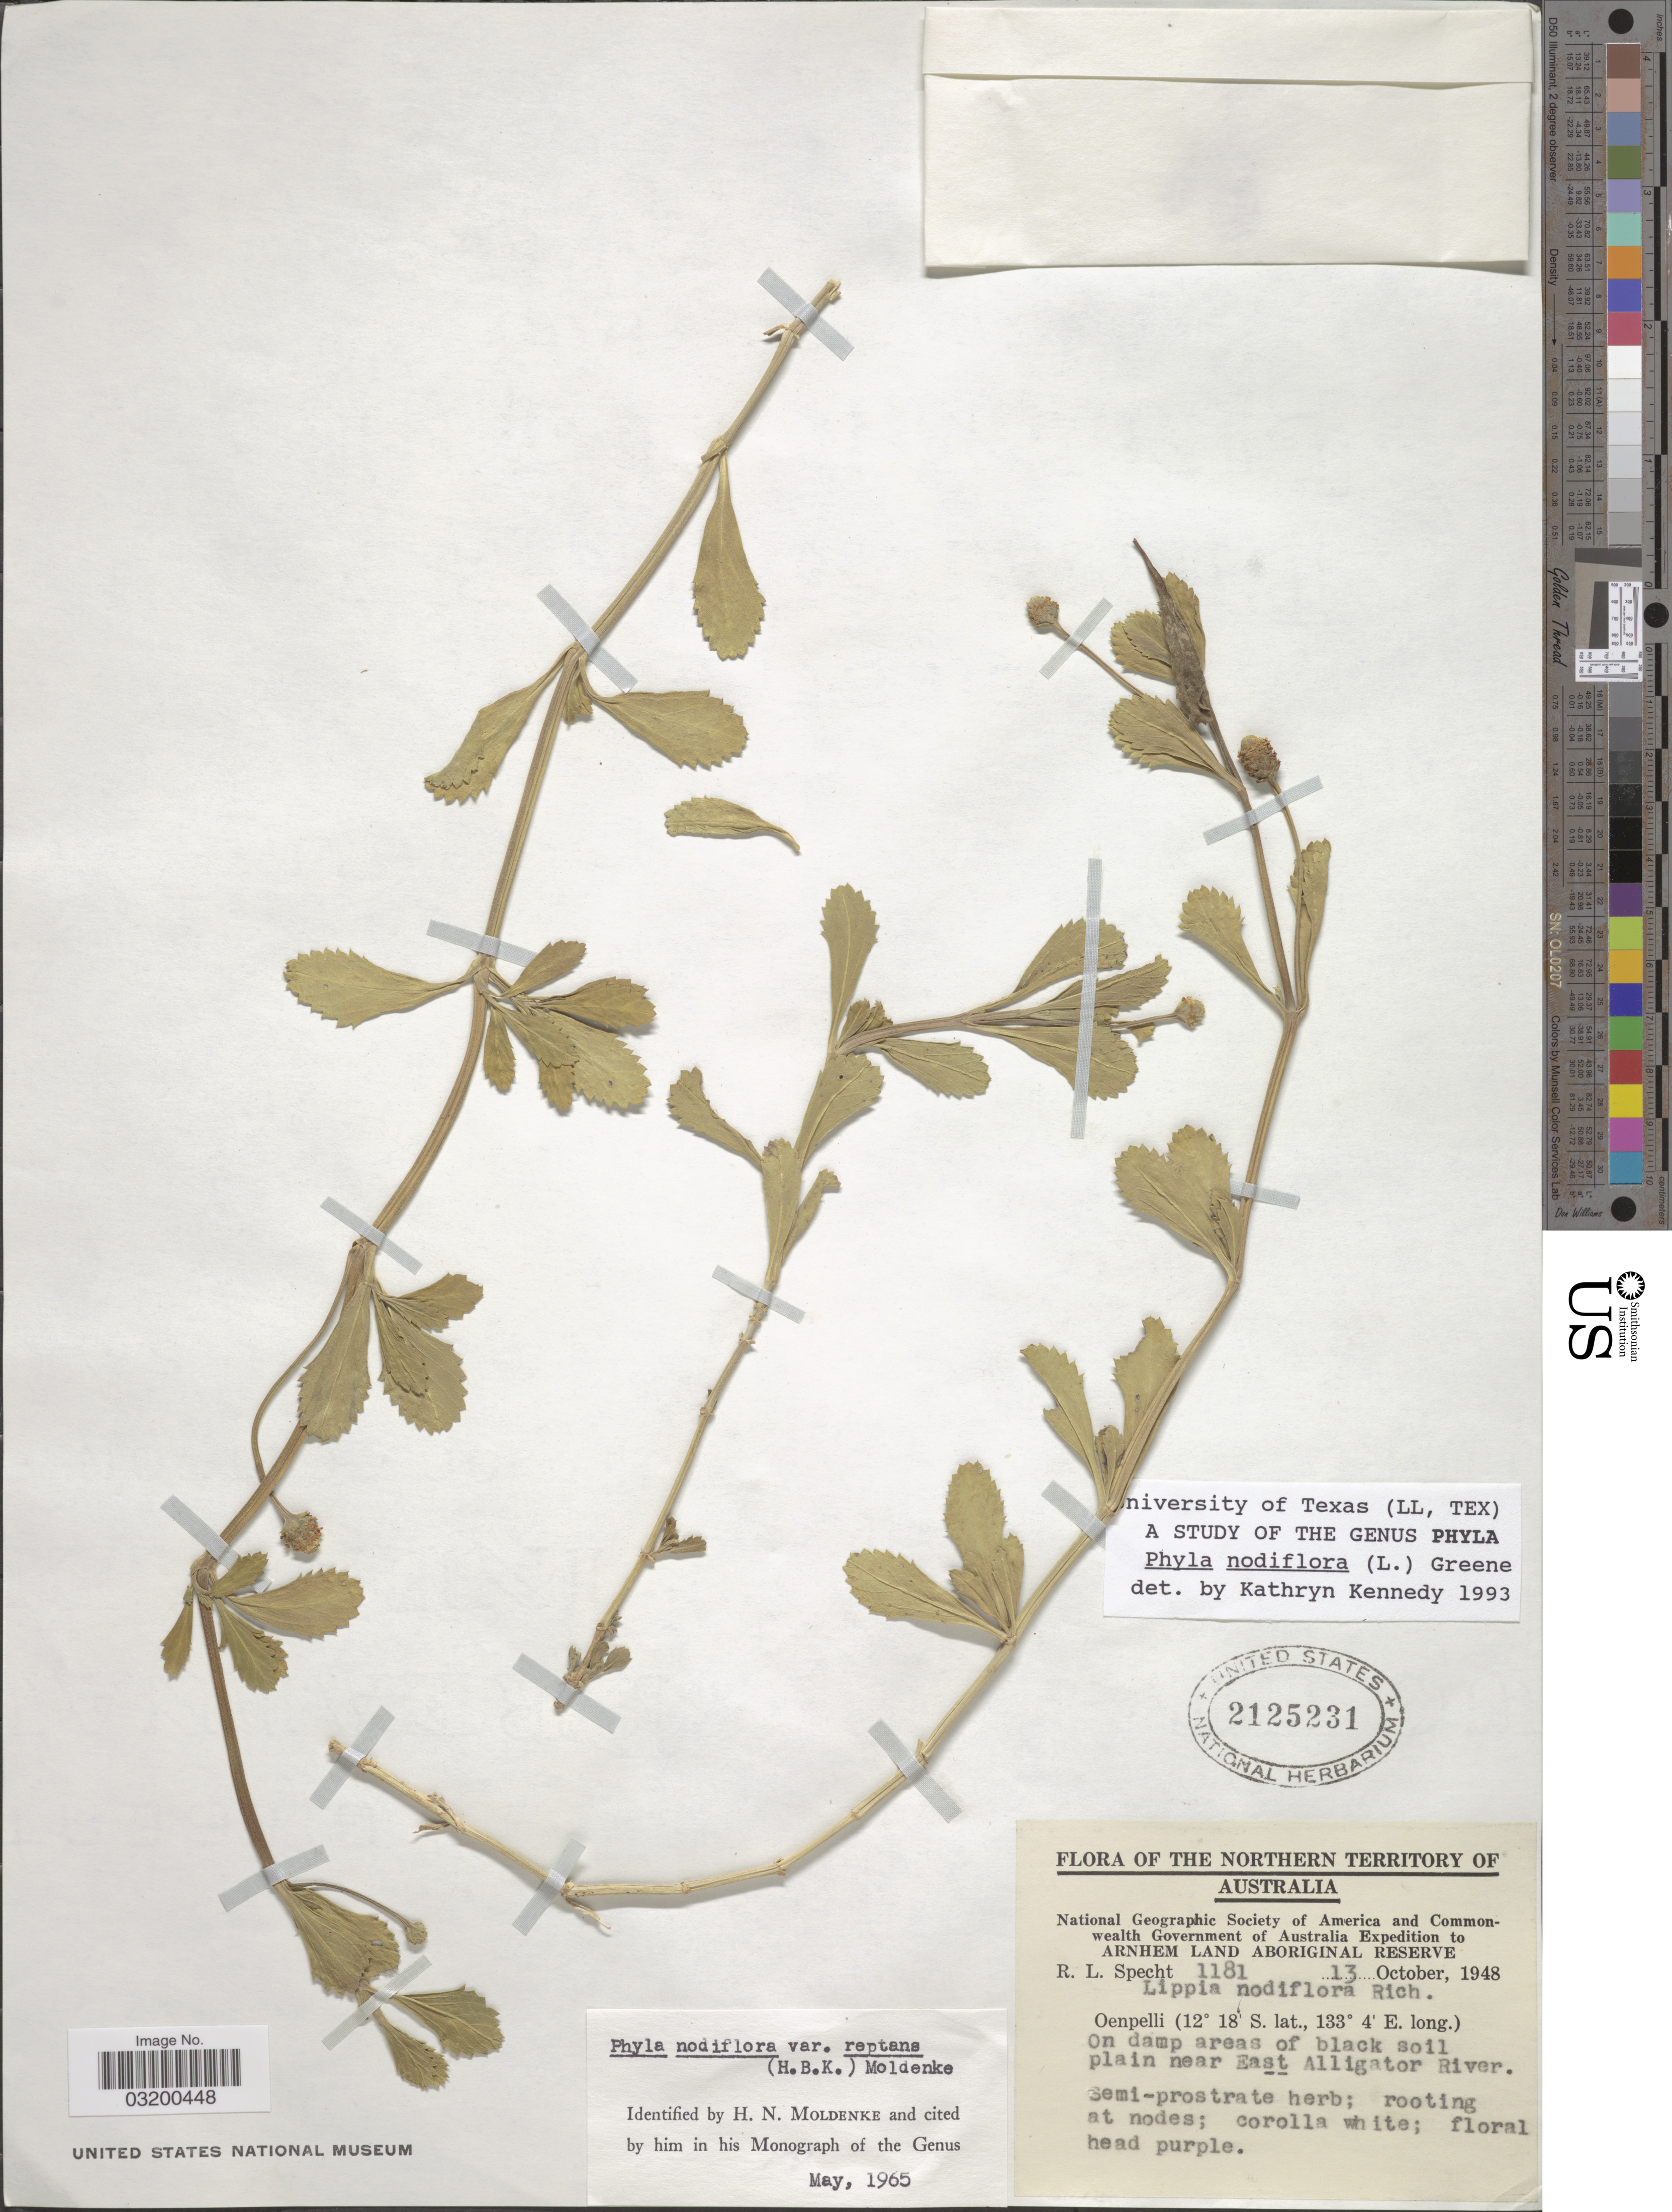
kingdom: Plantae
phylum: Tracheophyta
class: Magnoliopsida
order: Lamiales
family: Verbenaceae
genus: Phyla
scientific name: Phyla nodiflora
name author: (L.) Greene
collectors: R. L. Specht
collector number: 1181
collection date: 1948-10-13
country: Australia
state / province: Northern Territory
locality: Arnhem Land Aboriginal Reserve. Oenpelli. On damp areas of black soil plain near East Alligator River.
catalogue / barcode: US 2125231